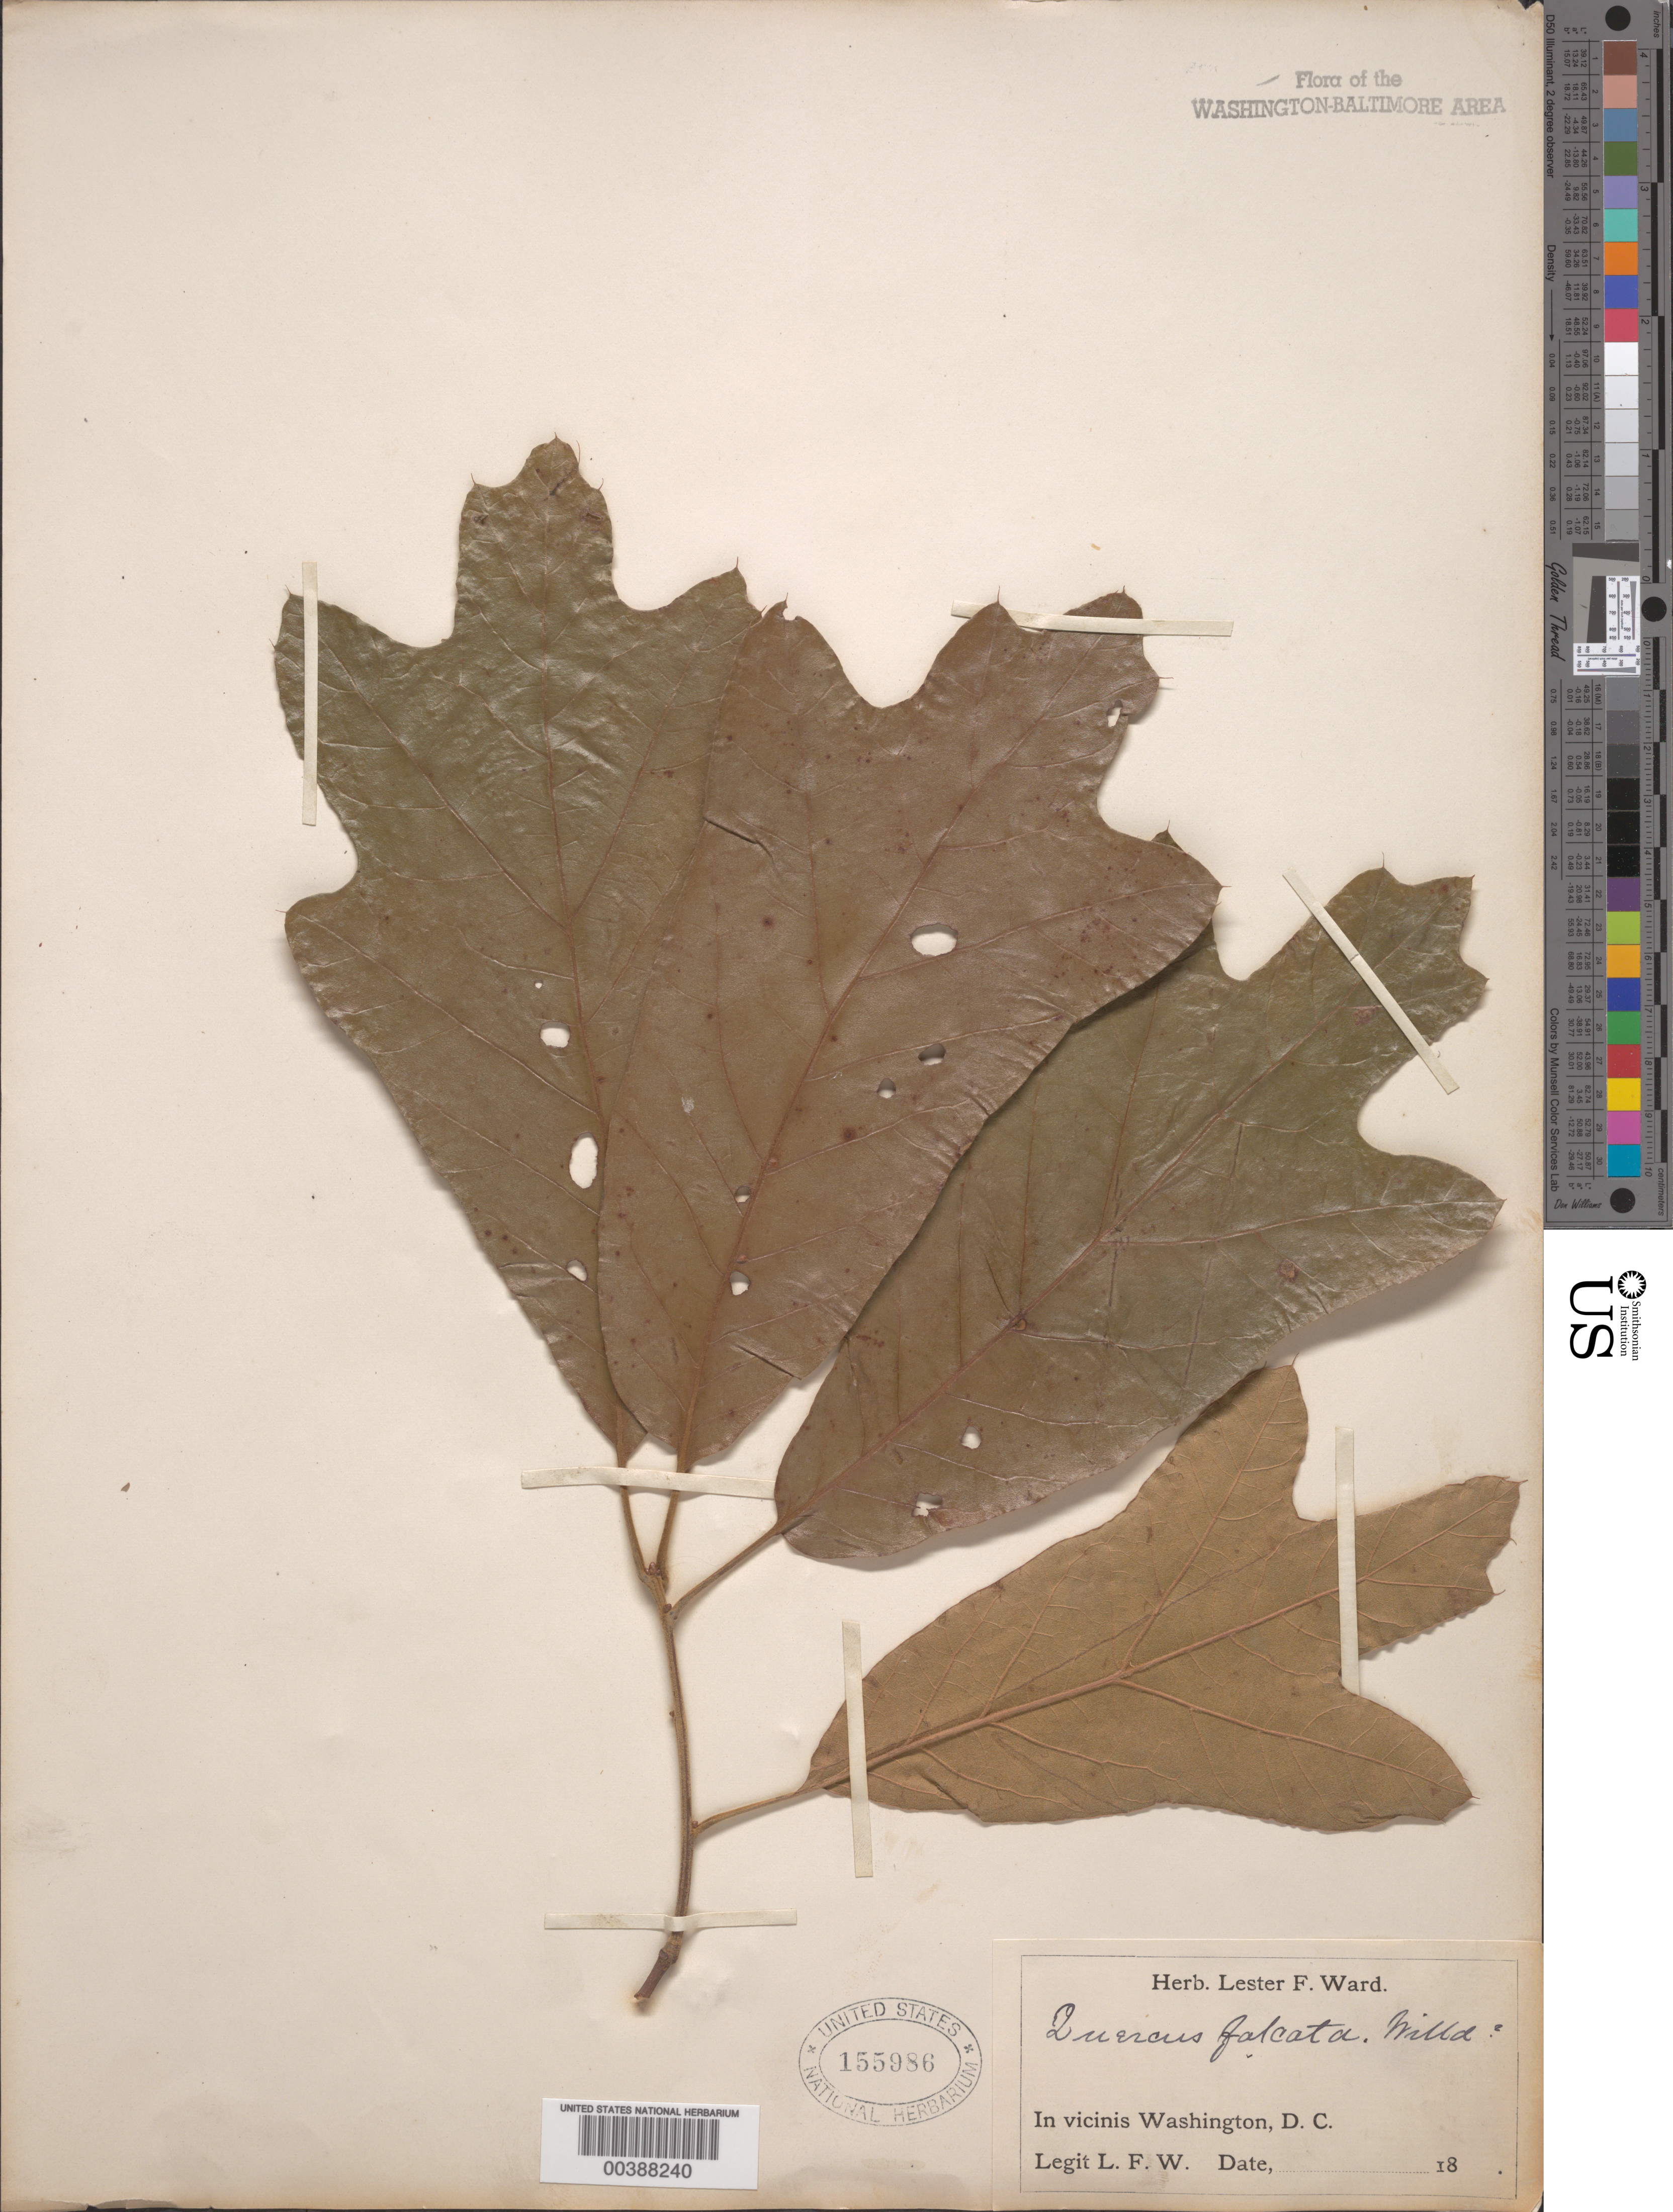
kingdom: Plantae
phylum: Tracheophyta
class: Magnoliopsida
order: Fagales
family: Fagaceae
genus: Quercus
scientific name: Quercus falcata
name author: Michx.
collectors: L. F. Ward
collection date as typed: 18--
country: United States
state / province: District of Columbia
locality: G.P.W., Washington D.C. area.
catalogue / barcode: US 155986